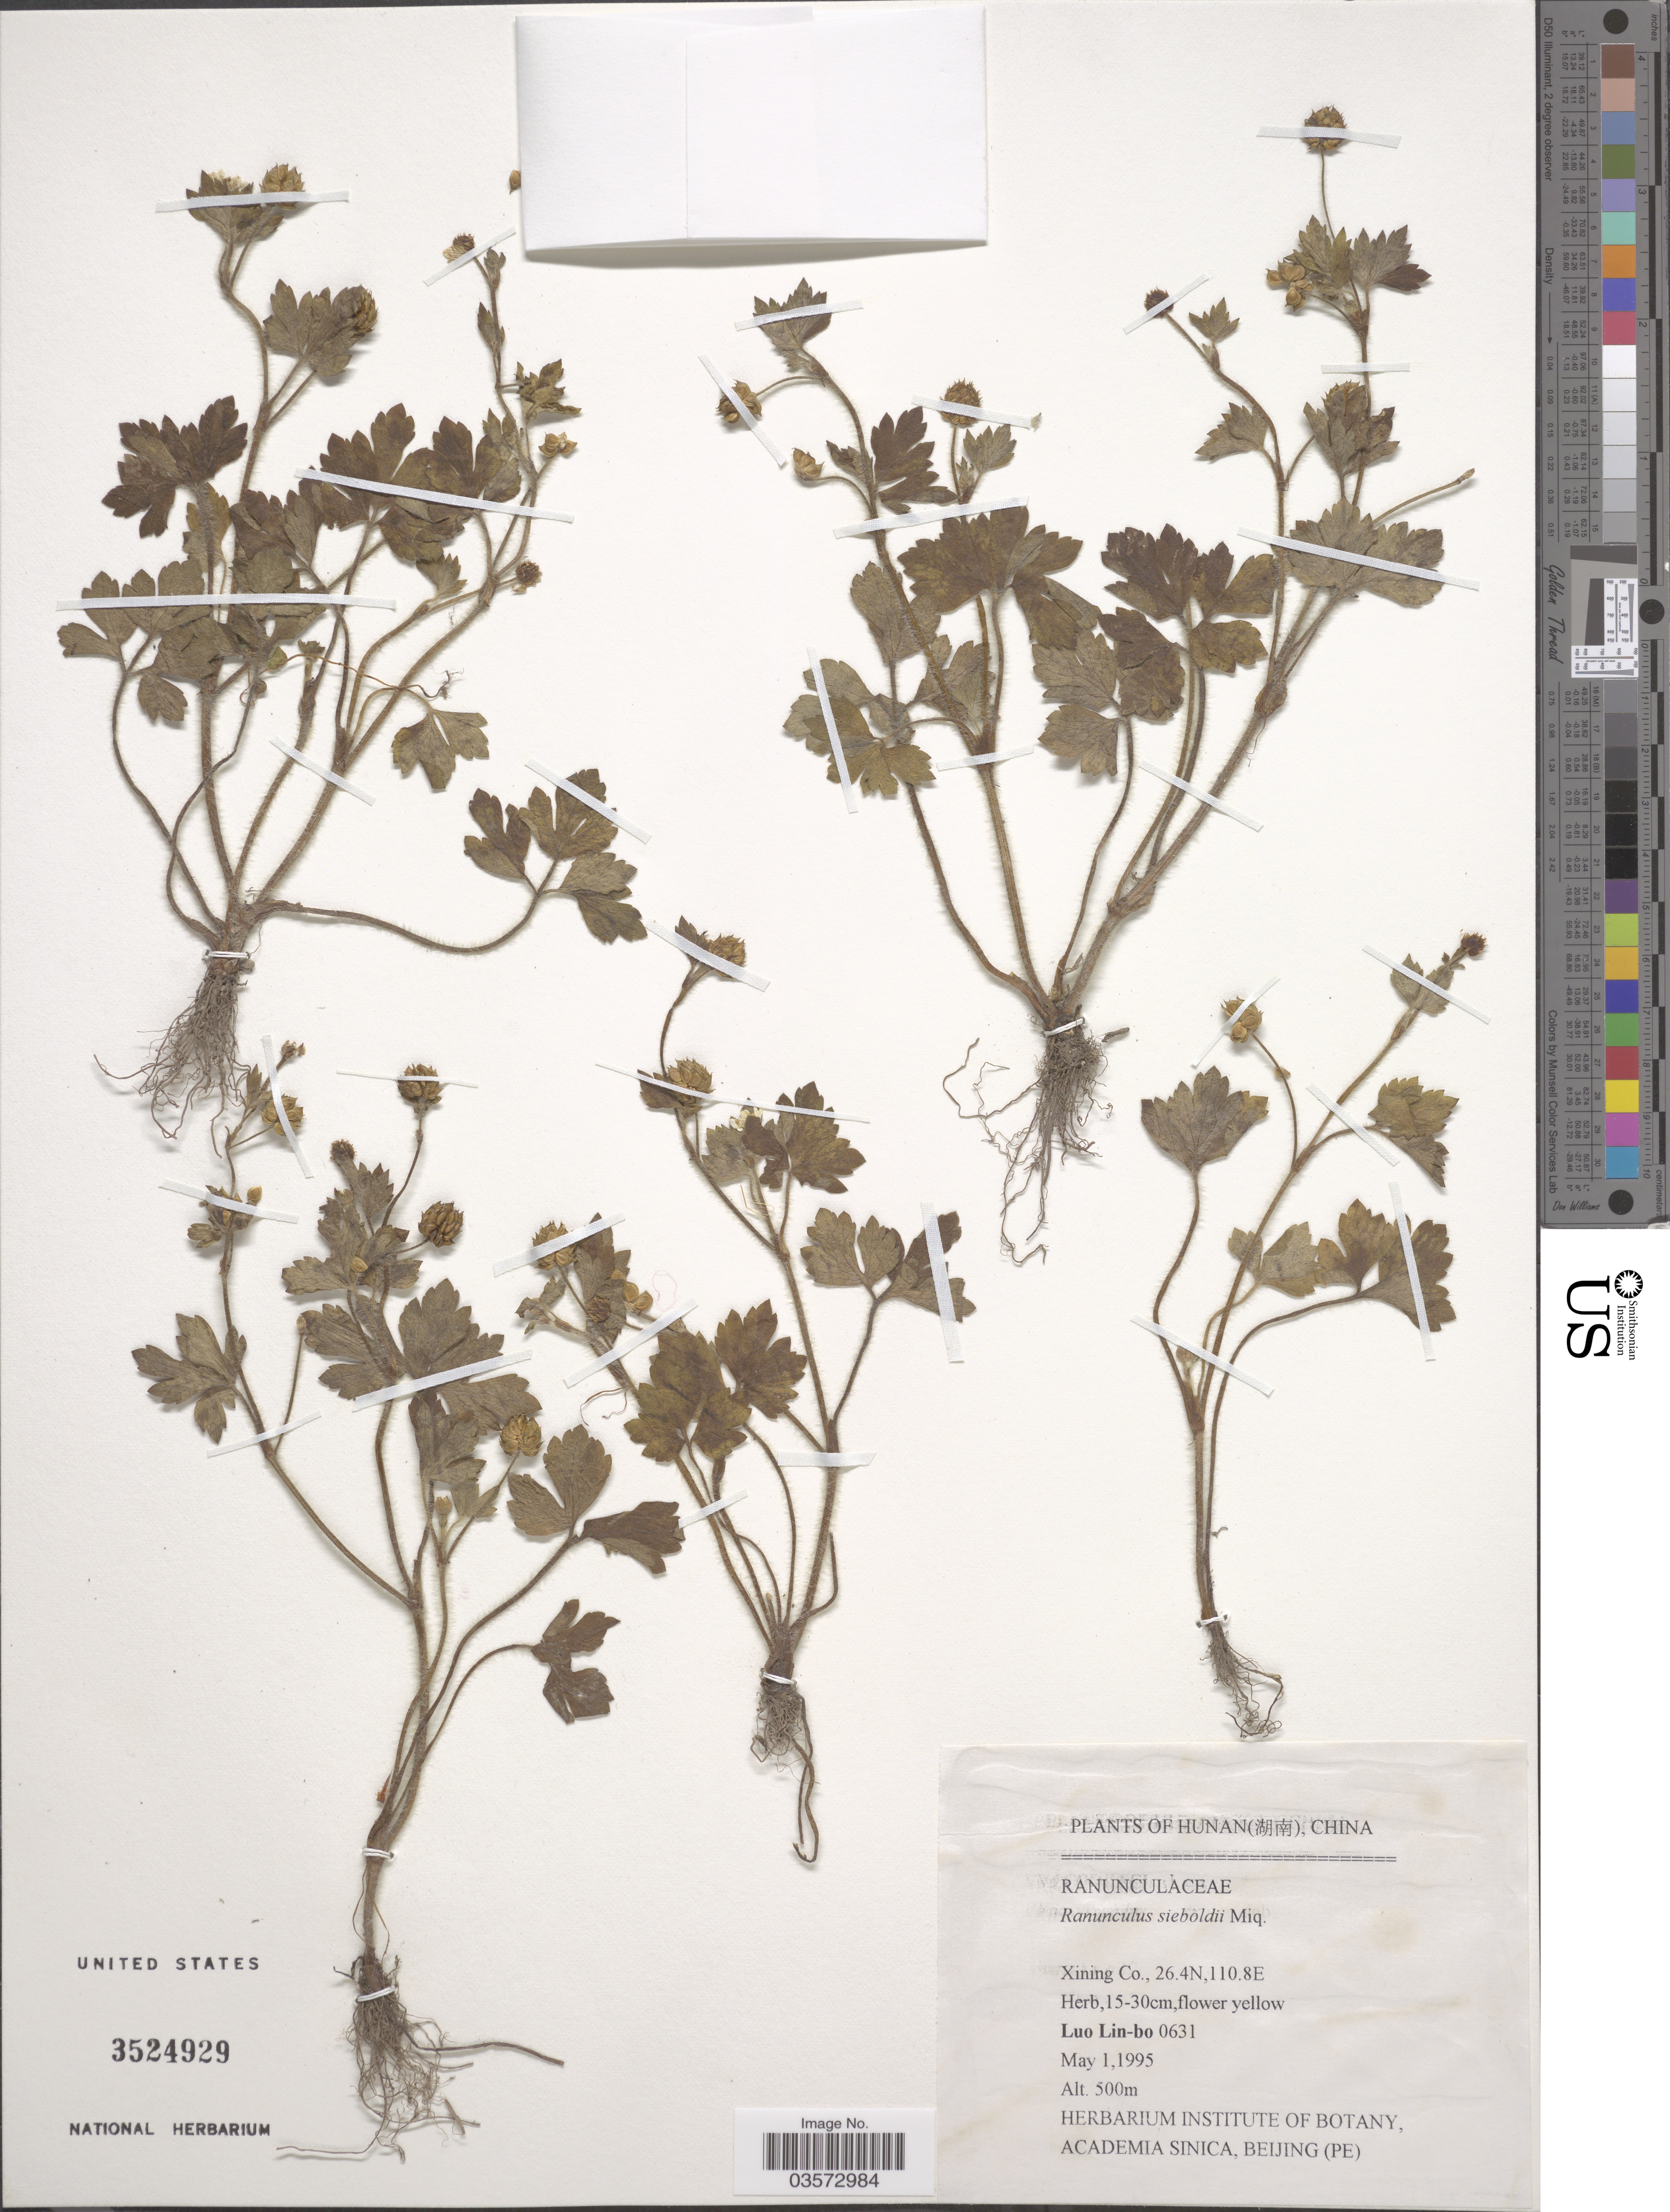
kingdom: Plantae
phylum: Tracheophyta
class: Magnoliopsida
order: Ranunculales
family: Ranunculaceae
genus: Ranunculus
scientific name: Ranunculus sieboldii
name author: Miq.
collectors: L. Lin-bo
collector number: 0631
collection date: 1995-05-01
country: China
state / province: Hunan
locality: Hunan (X). Xining Co.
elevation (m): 500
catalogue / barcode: US 3524929